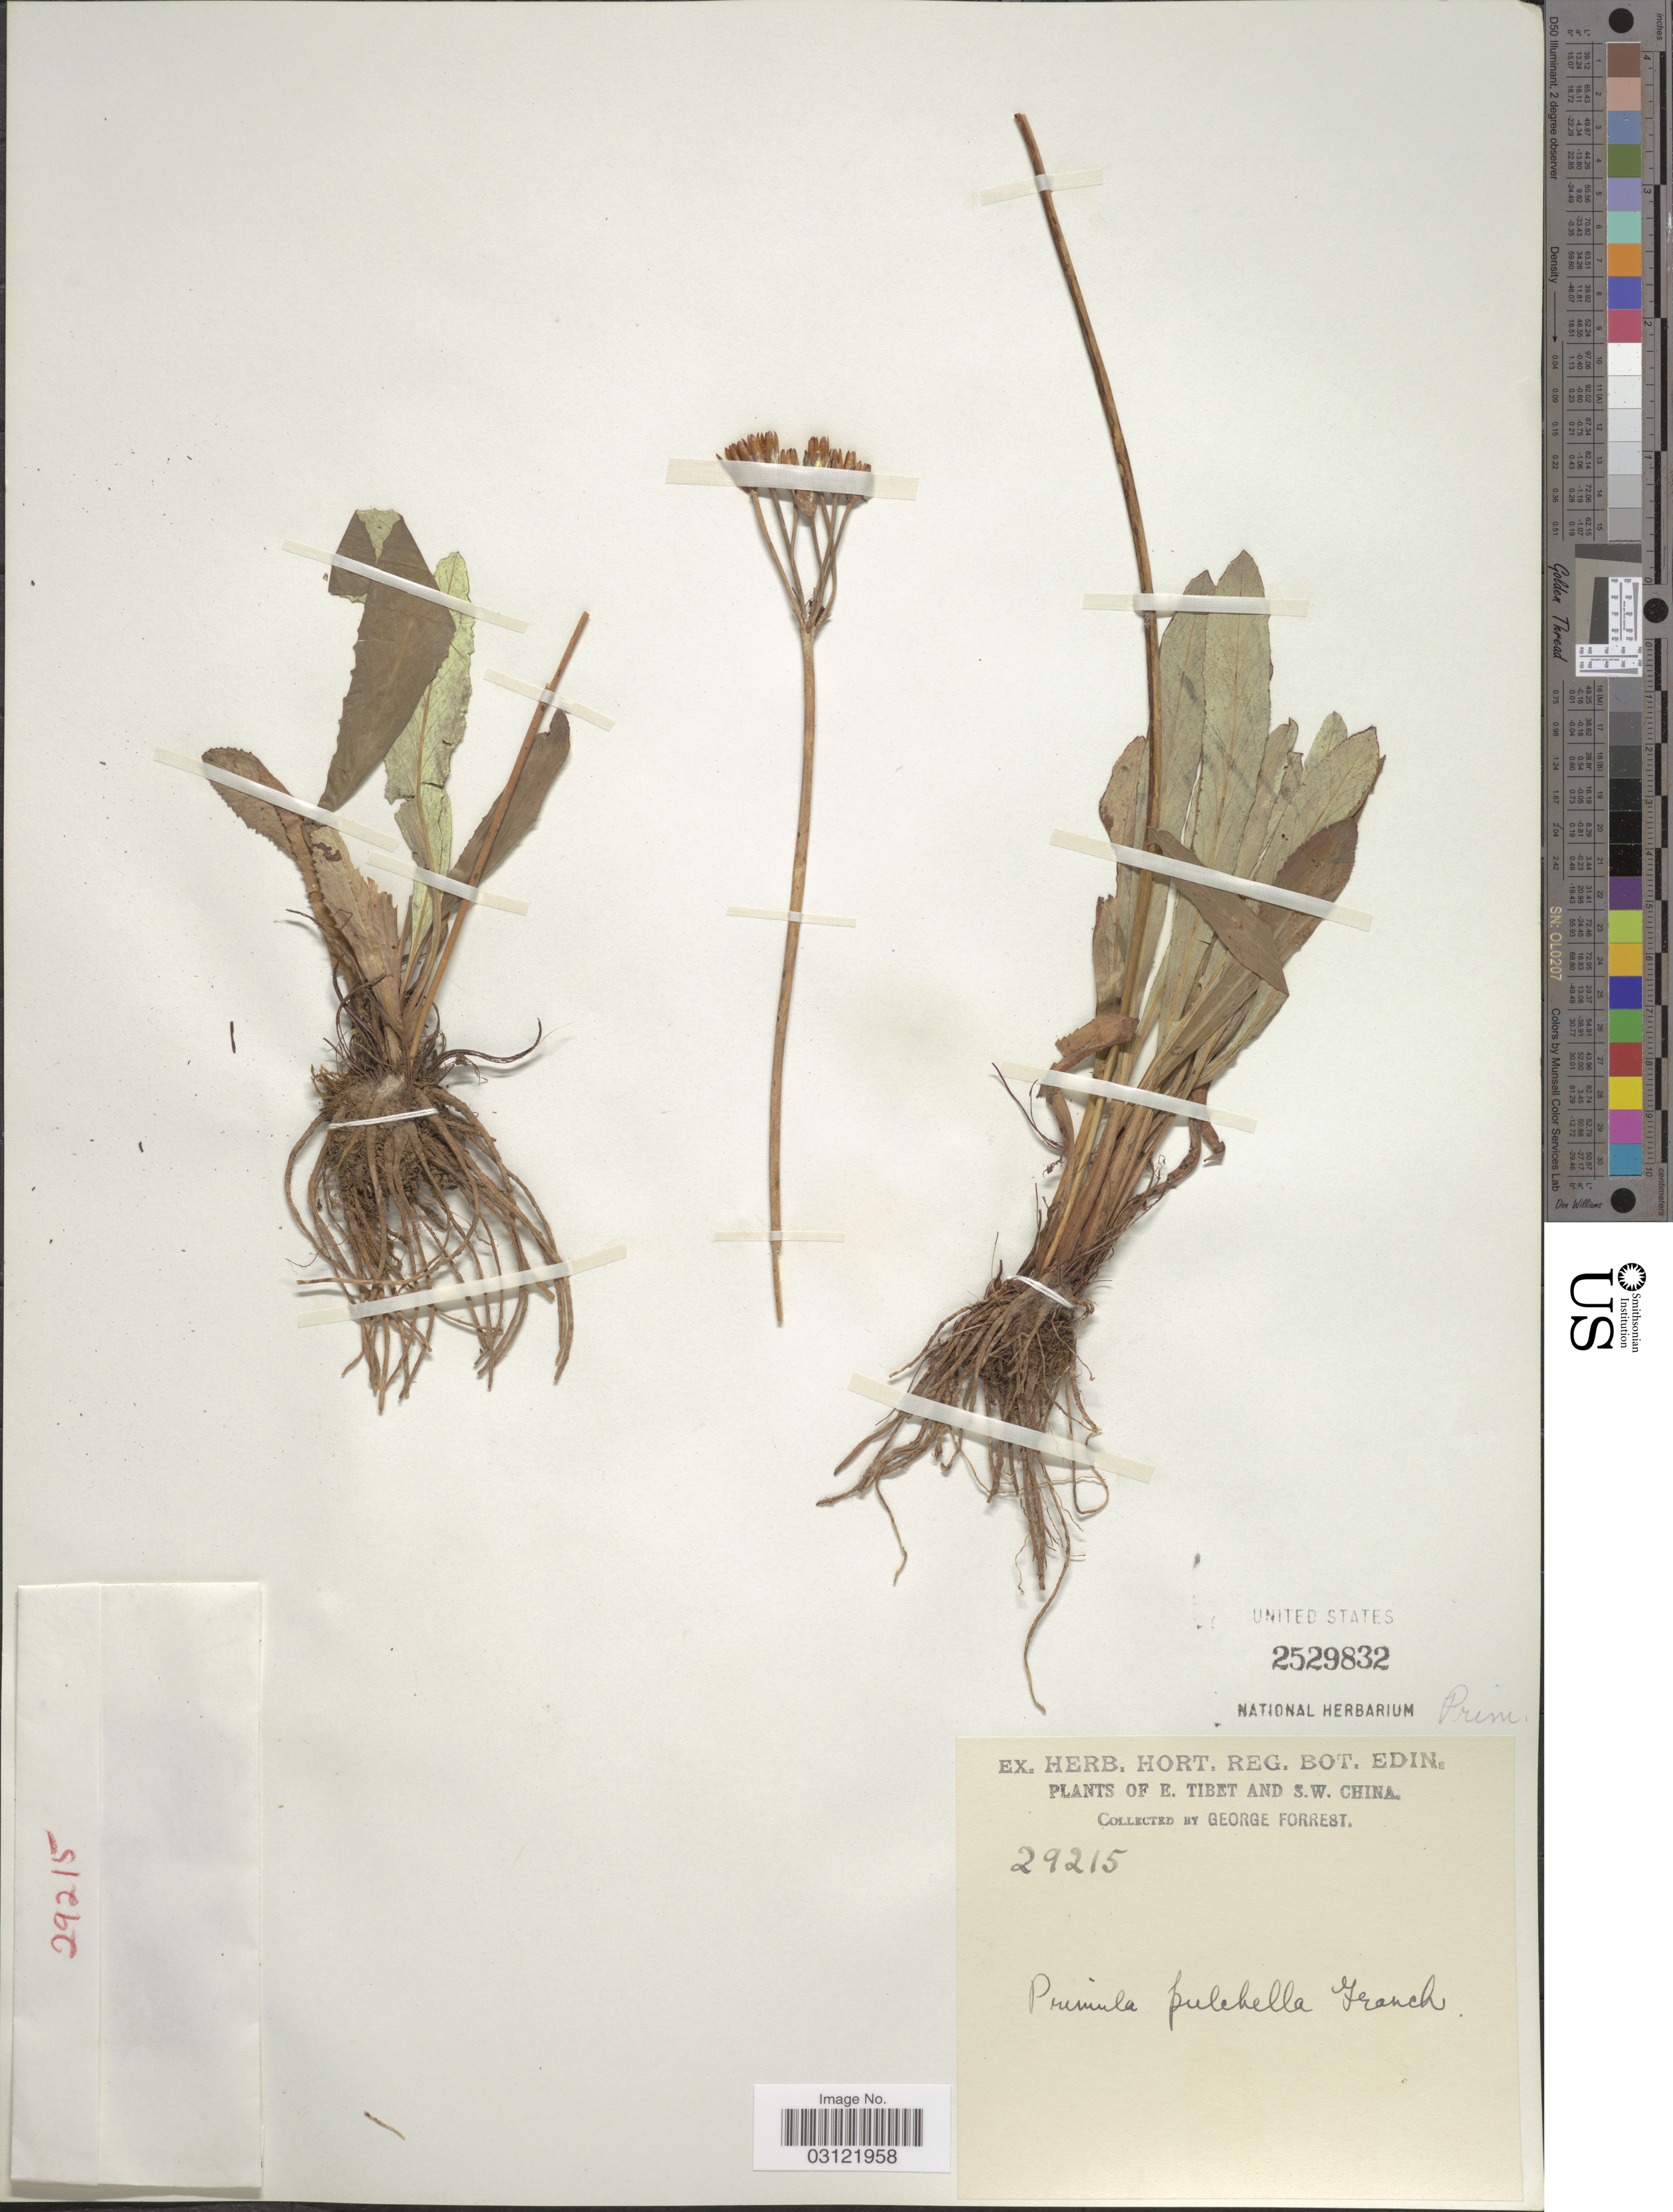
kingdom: Plantae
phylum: Tracheophyta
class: Magnoliopsida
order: Ericales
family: Primulaceae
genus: Primula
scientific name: Primula pulchella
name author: Franch.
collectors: G. Forrest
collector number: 29215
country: China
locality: E. Tibet and S.W. China.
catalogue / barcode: US 2529832